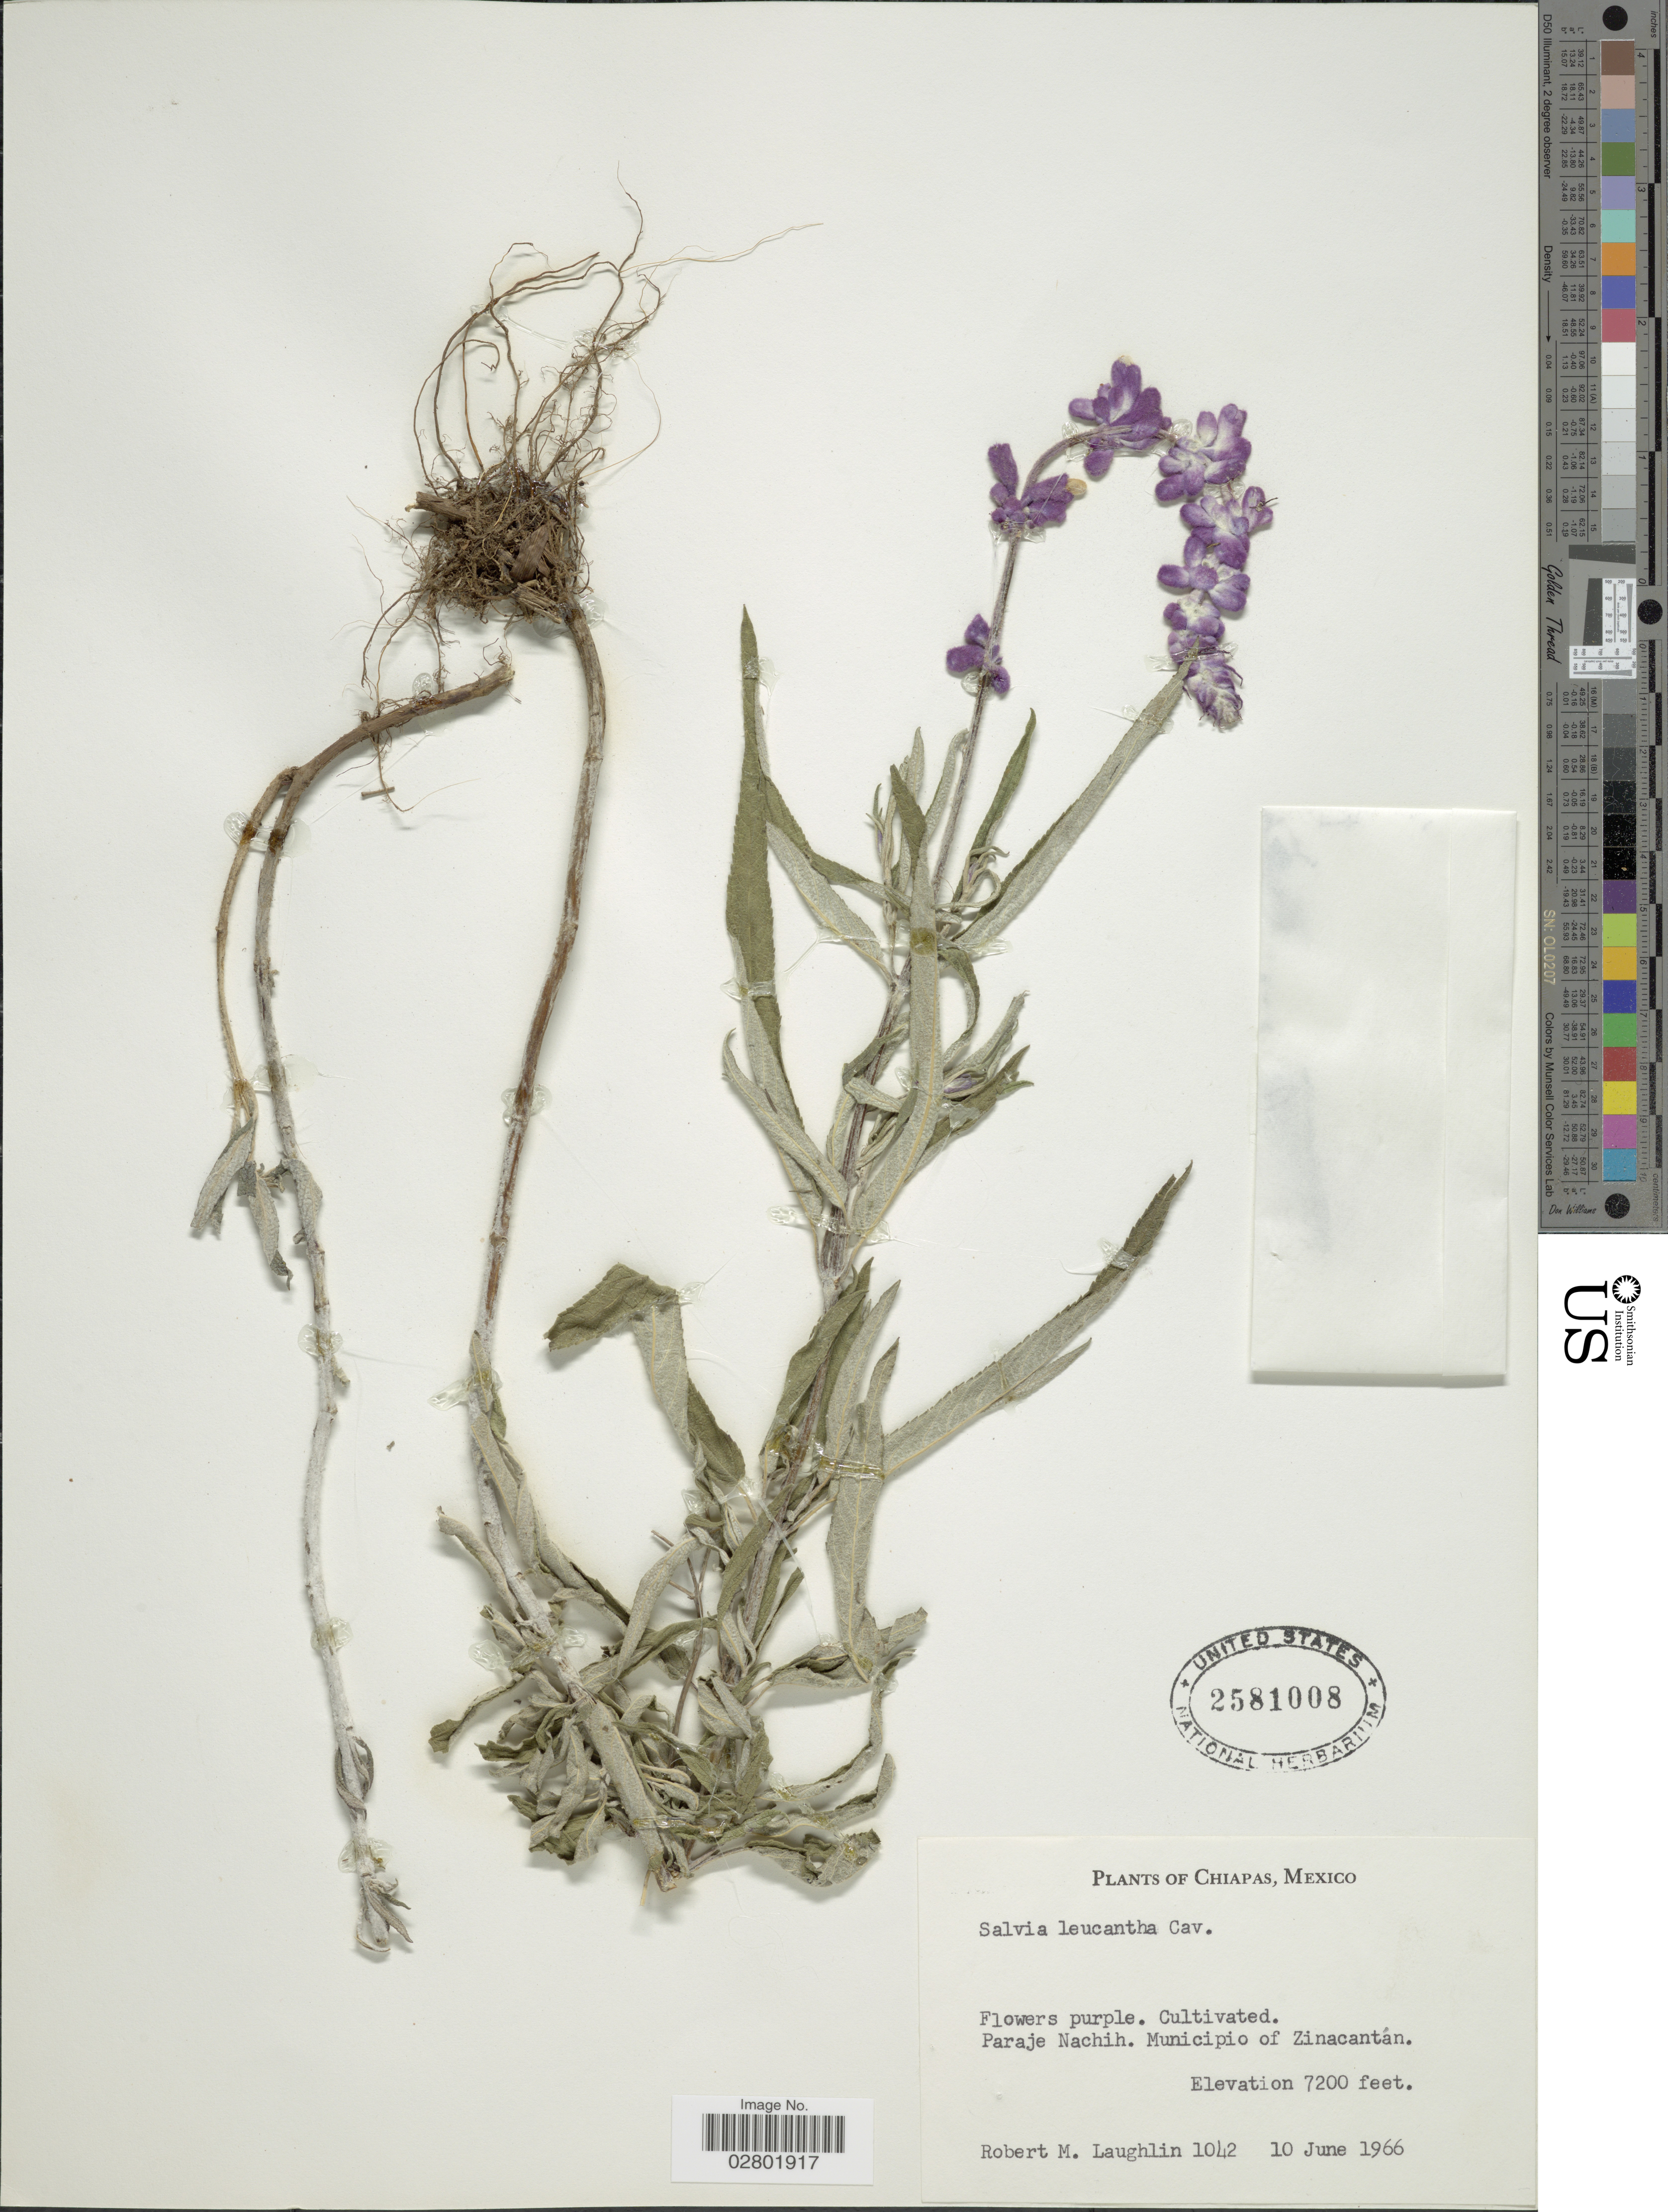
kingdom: Plantae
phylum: Tracheophyta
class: Magnoliopsida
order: Lamiales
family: Lamiaceae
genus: Salvia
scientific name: Salvia leucantha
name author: Cav.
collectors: R. M. Laughlin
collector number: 1042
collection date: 1966-06-10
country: Mexico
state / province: Chiapas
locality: Paraje Nachih. Municipio of Zinacantán.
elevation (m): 2195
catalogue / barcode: US 2581008